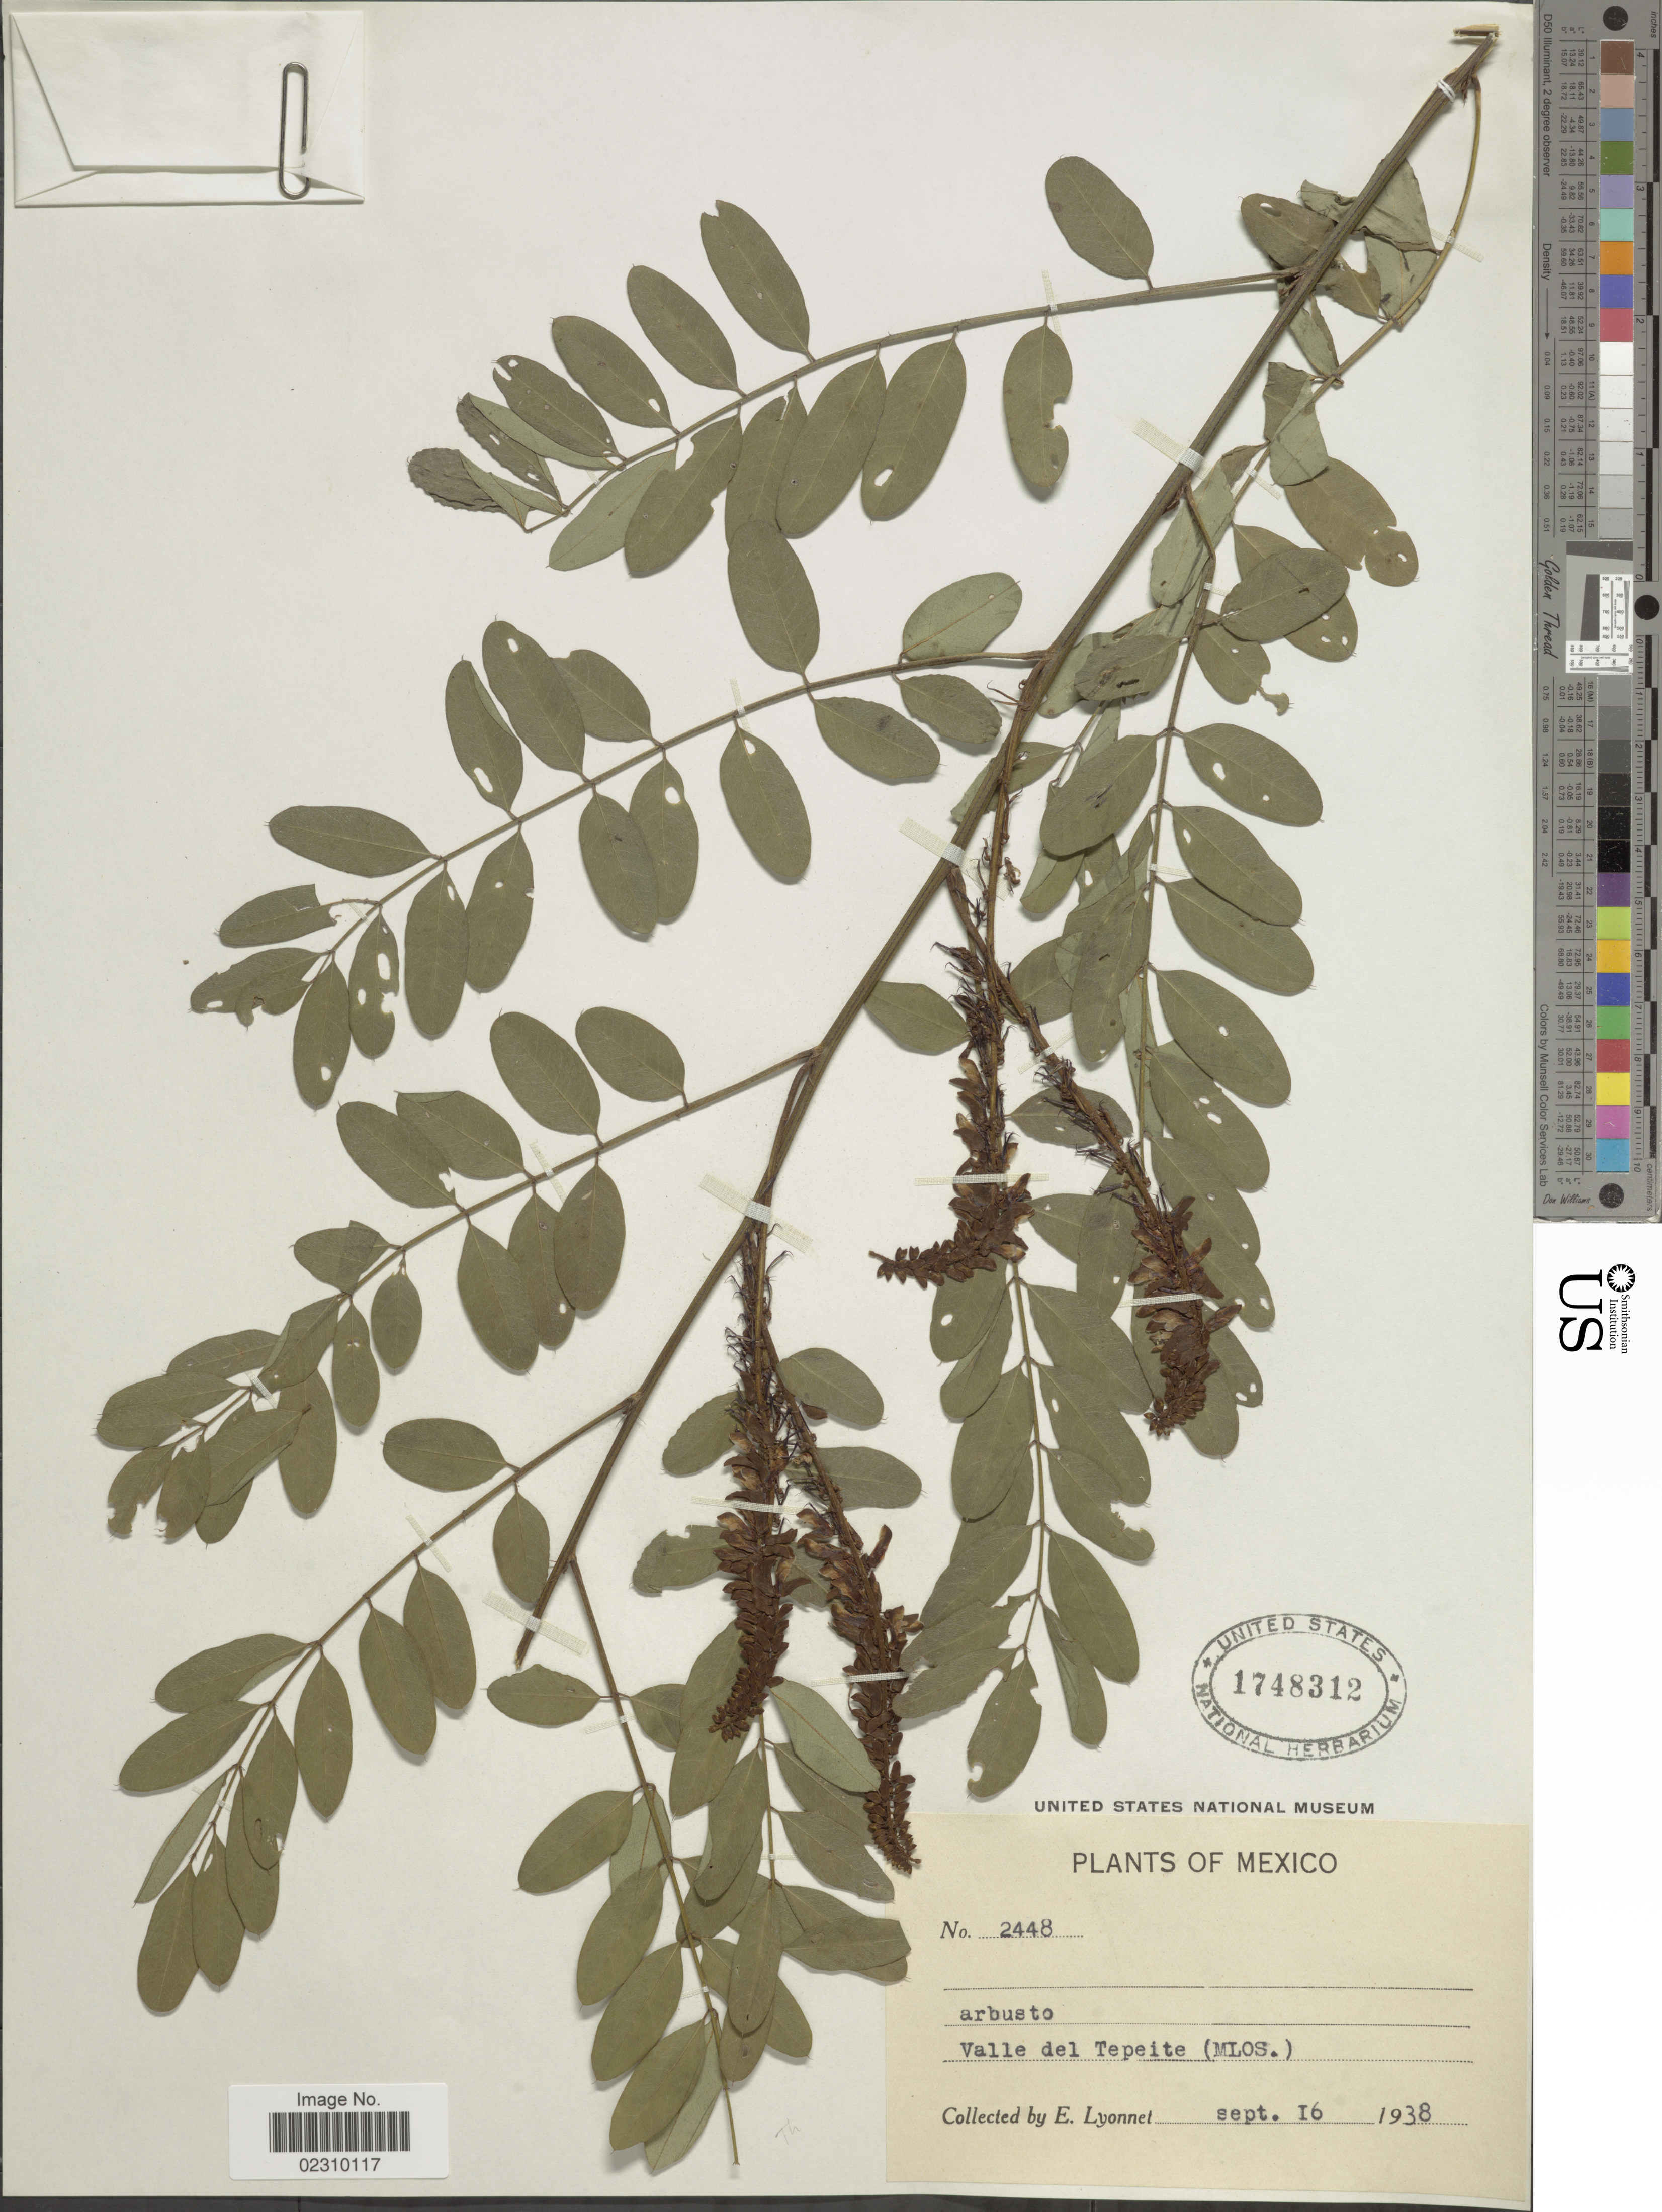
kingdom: Plantae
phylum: Tracheophyta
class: Magnoliopsida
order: Fabales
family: Fabaceae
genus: Indigofera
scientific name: Indigofera sp.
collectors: E. Lyonnet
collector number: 2448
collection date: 1938-09-16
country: Mexico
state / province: Morelos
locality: Valle del Tepeite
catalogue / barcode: US 1748312